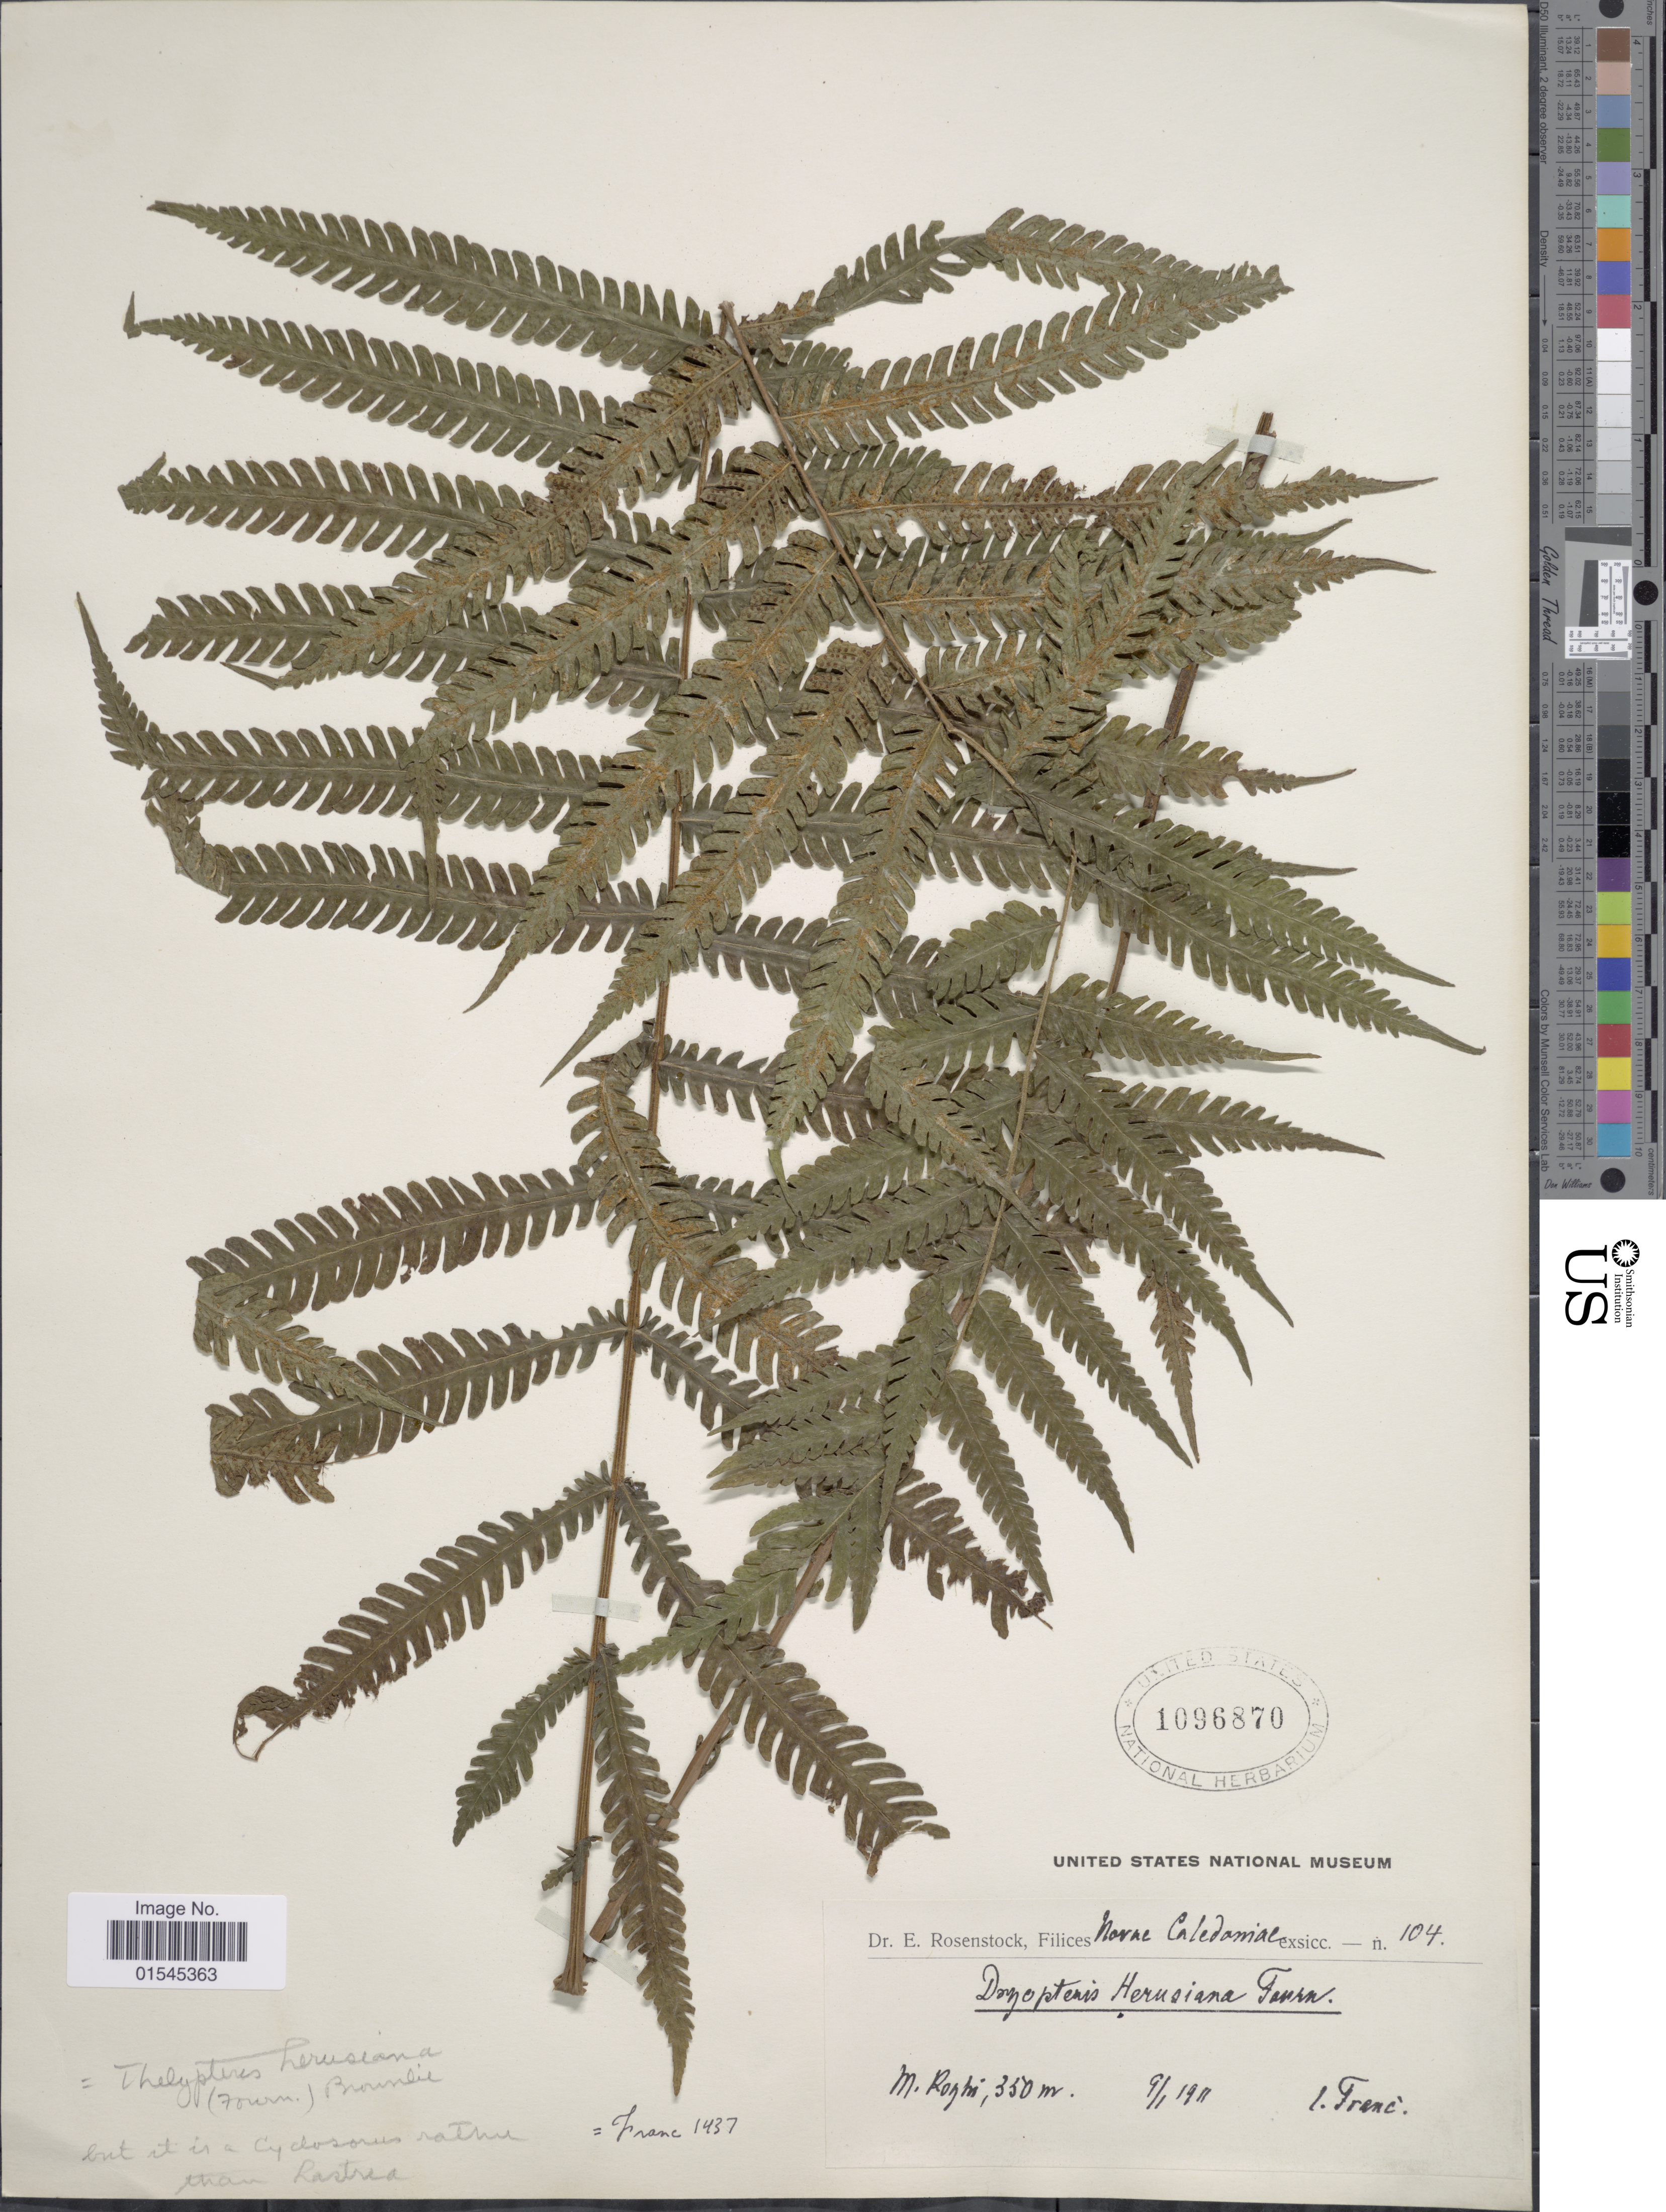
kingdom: Plantae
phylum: Tracheophyta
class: Polypodiopsida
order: Polypodiales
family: Thelypteridaceae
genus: Sphaerostephanos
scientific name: Sphaerostephanos richardsii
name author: (Baker) Holttum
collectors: I. Franc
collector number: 104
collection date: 1911-01-09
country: New Caledonia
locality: M. Roghis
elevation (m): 350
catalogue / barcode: US 1096870